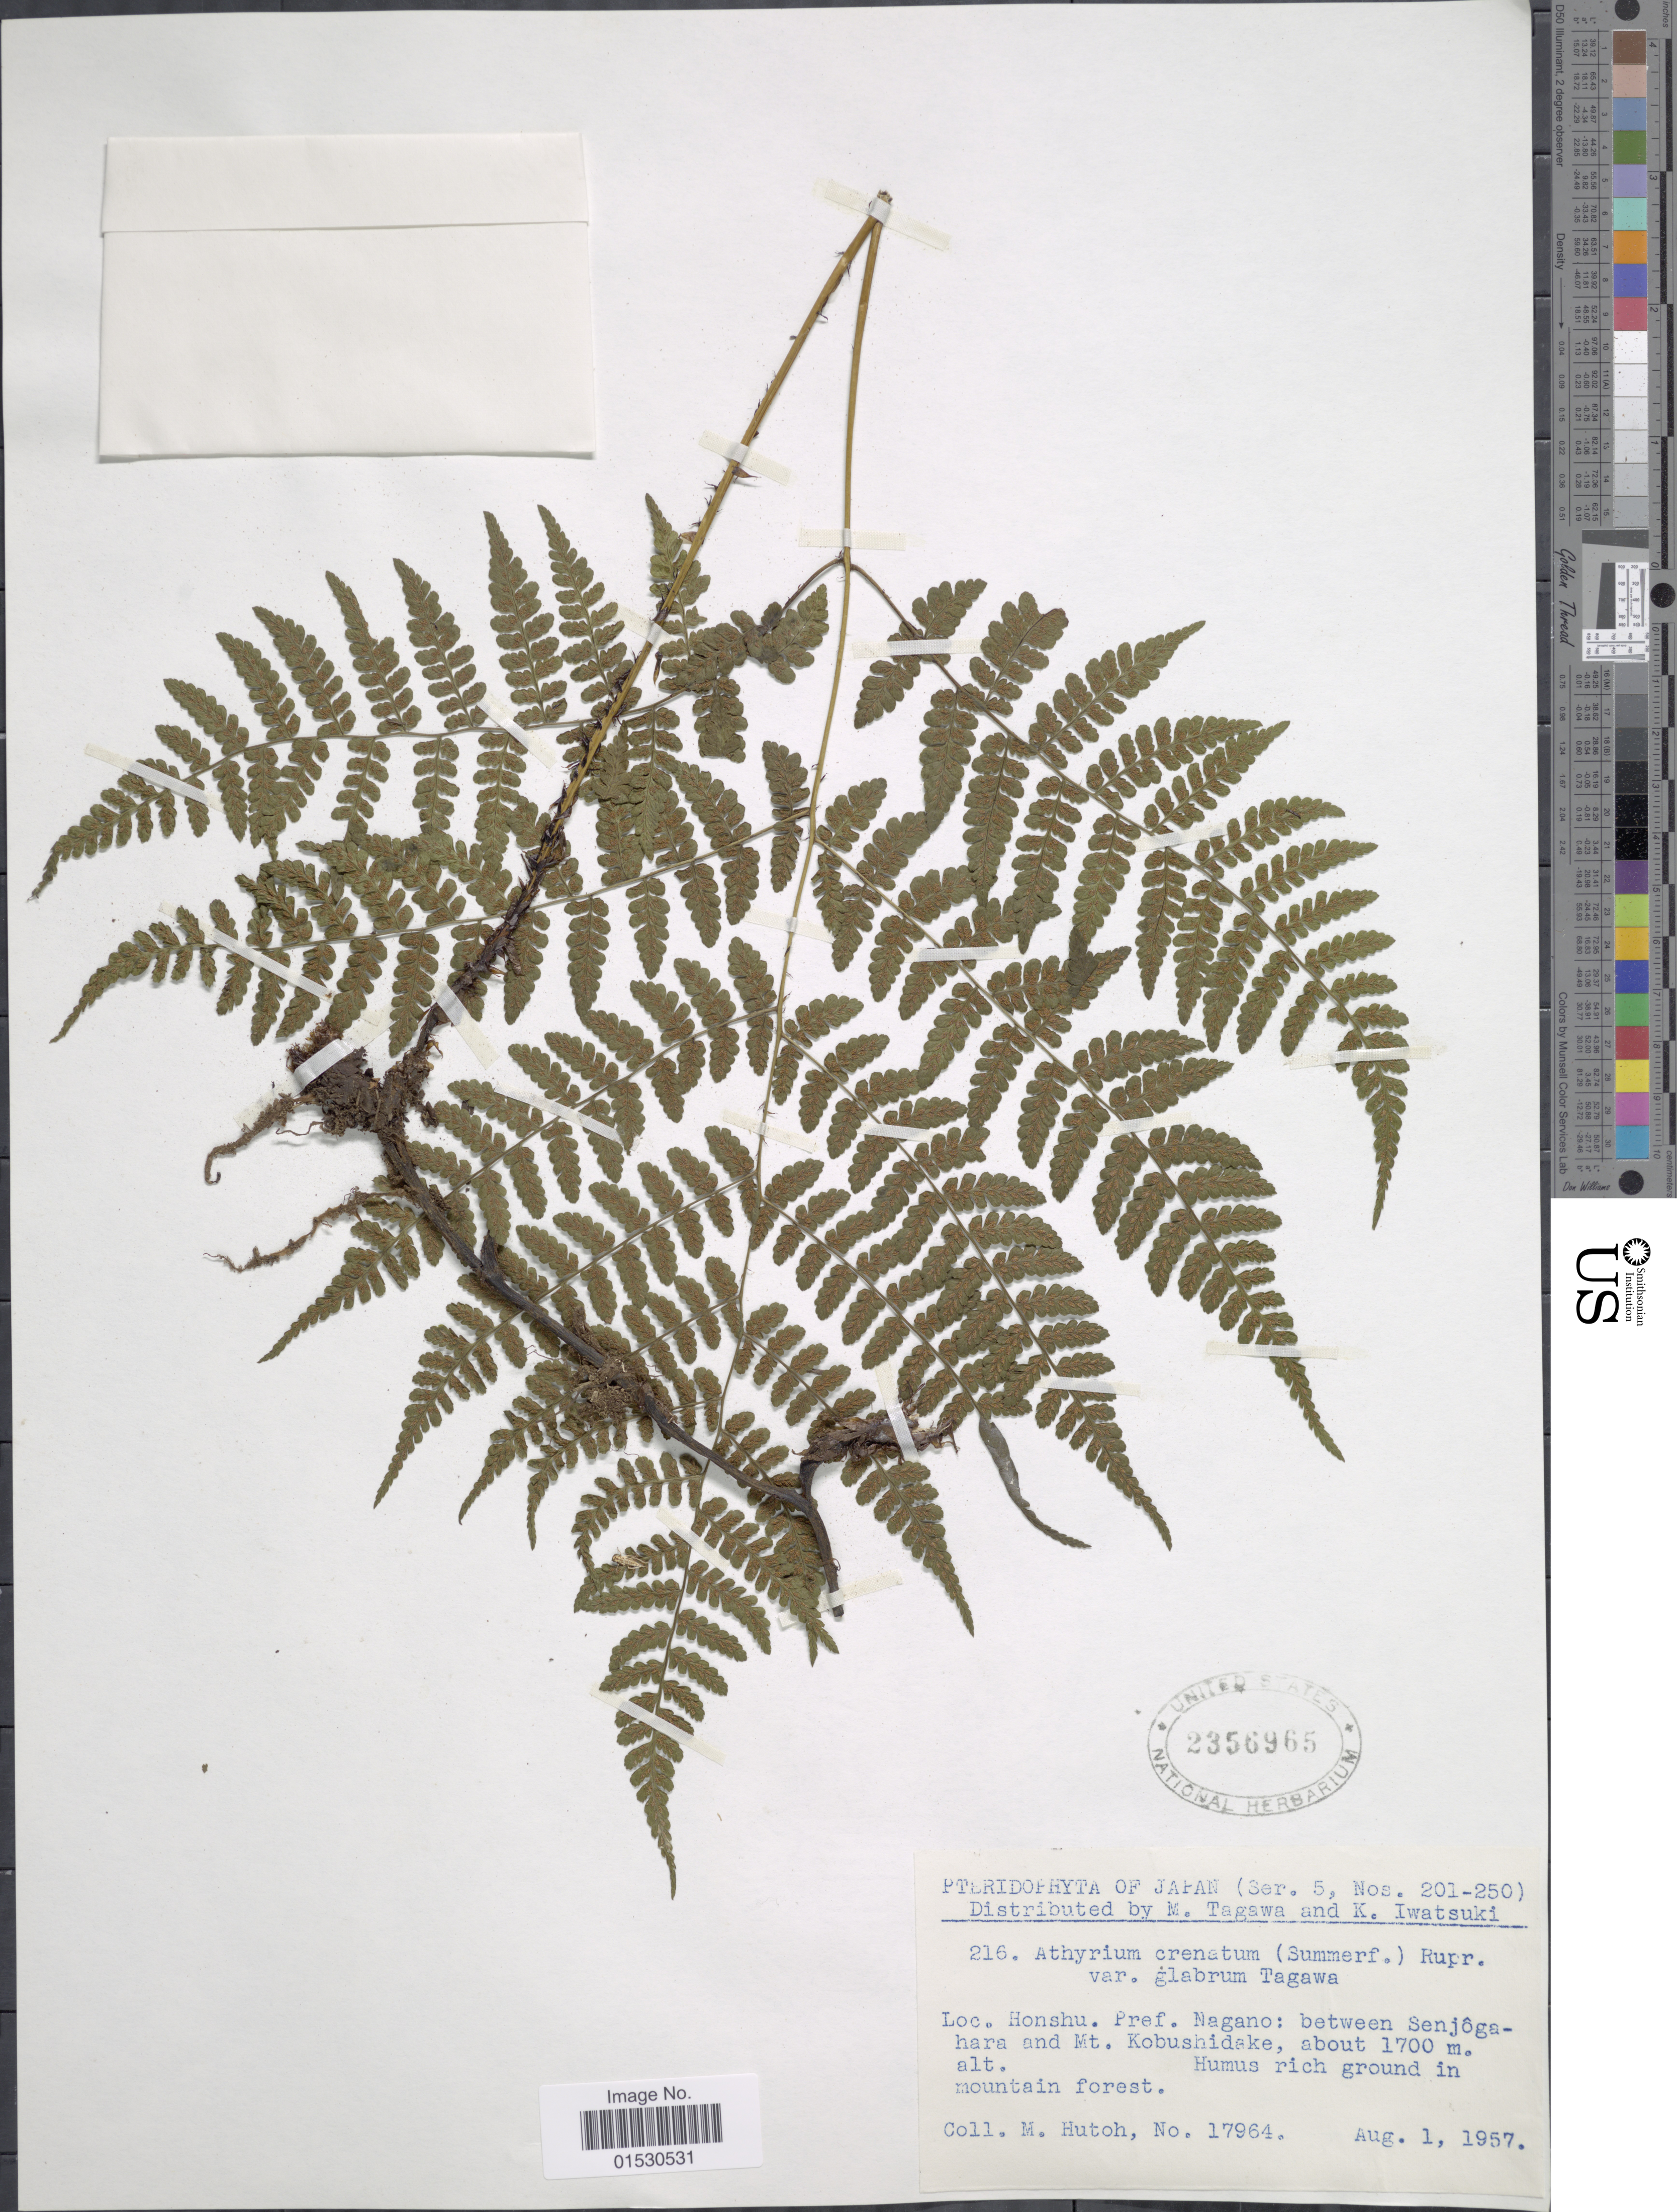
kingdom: Plantae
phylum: Tracheophyta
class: Polypodiopsida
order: Polypodiales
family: Athyriaceae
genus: Athyrium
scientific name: Athyrium crenatum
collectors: M. Hutoh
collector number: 17964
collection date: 1957-08-01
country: Japan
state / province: Nagano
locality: Honshu. Pref. Nagano: between Senjogahara and Mt. Kobushidake, Humus rich ground in mountain forest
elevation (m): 1700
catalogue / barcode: US 2356965